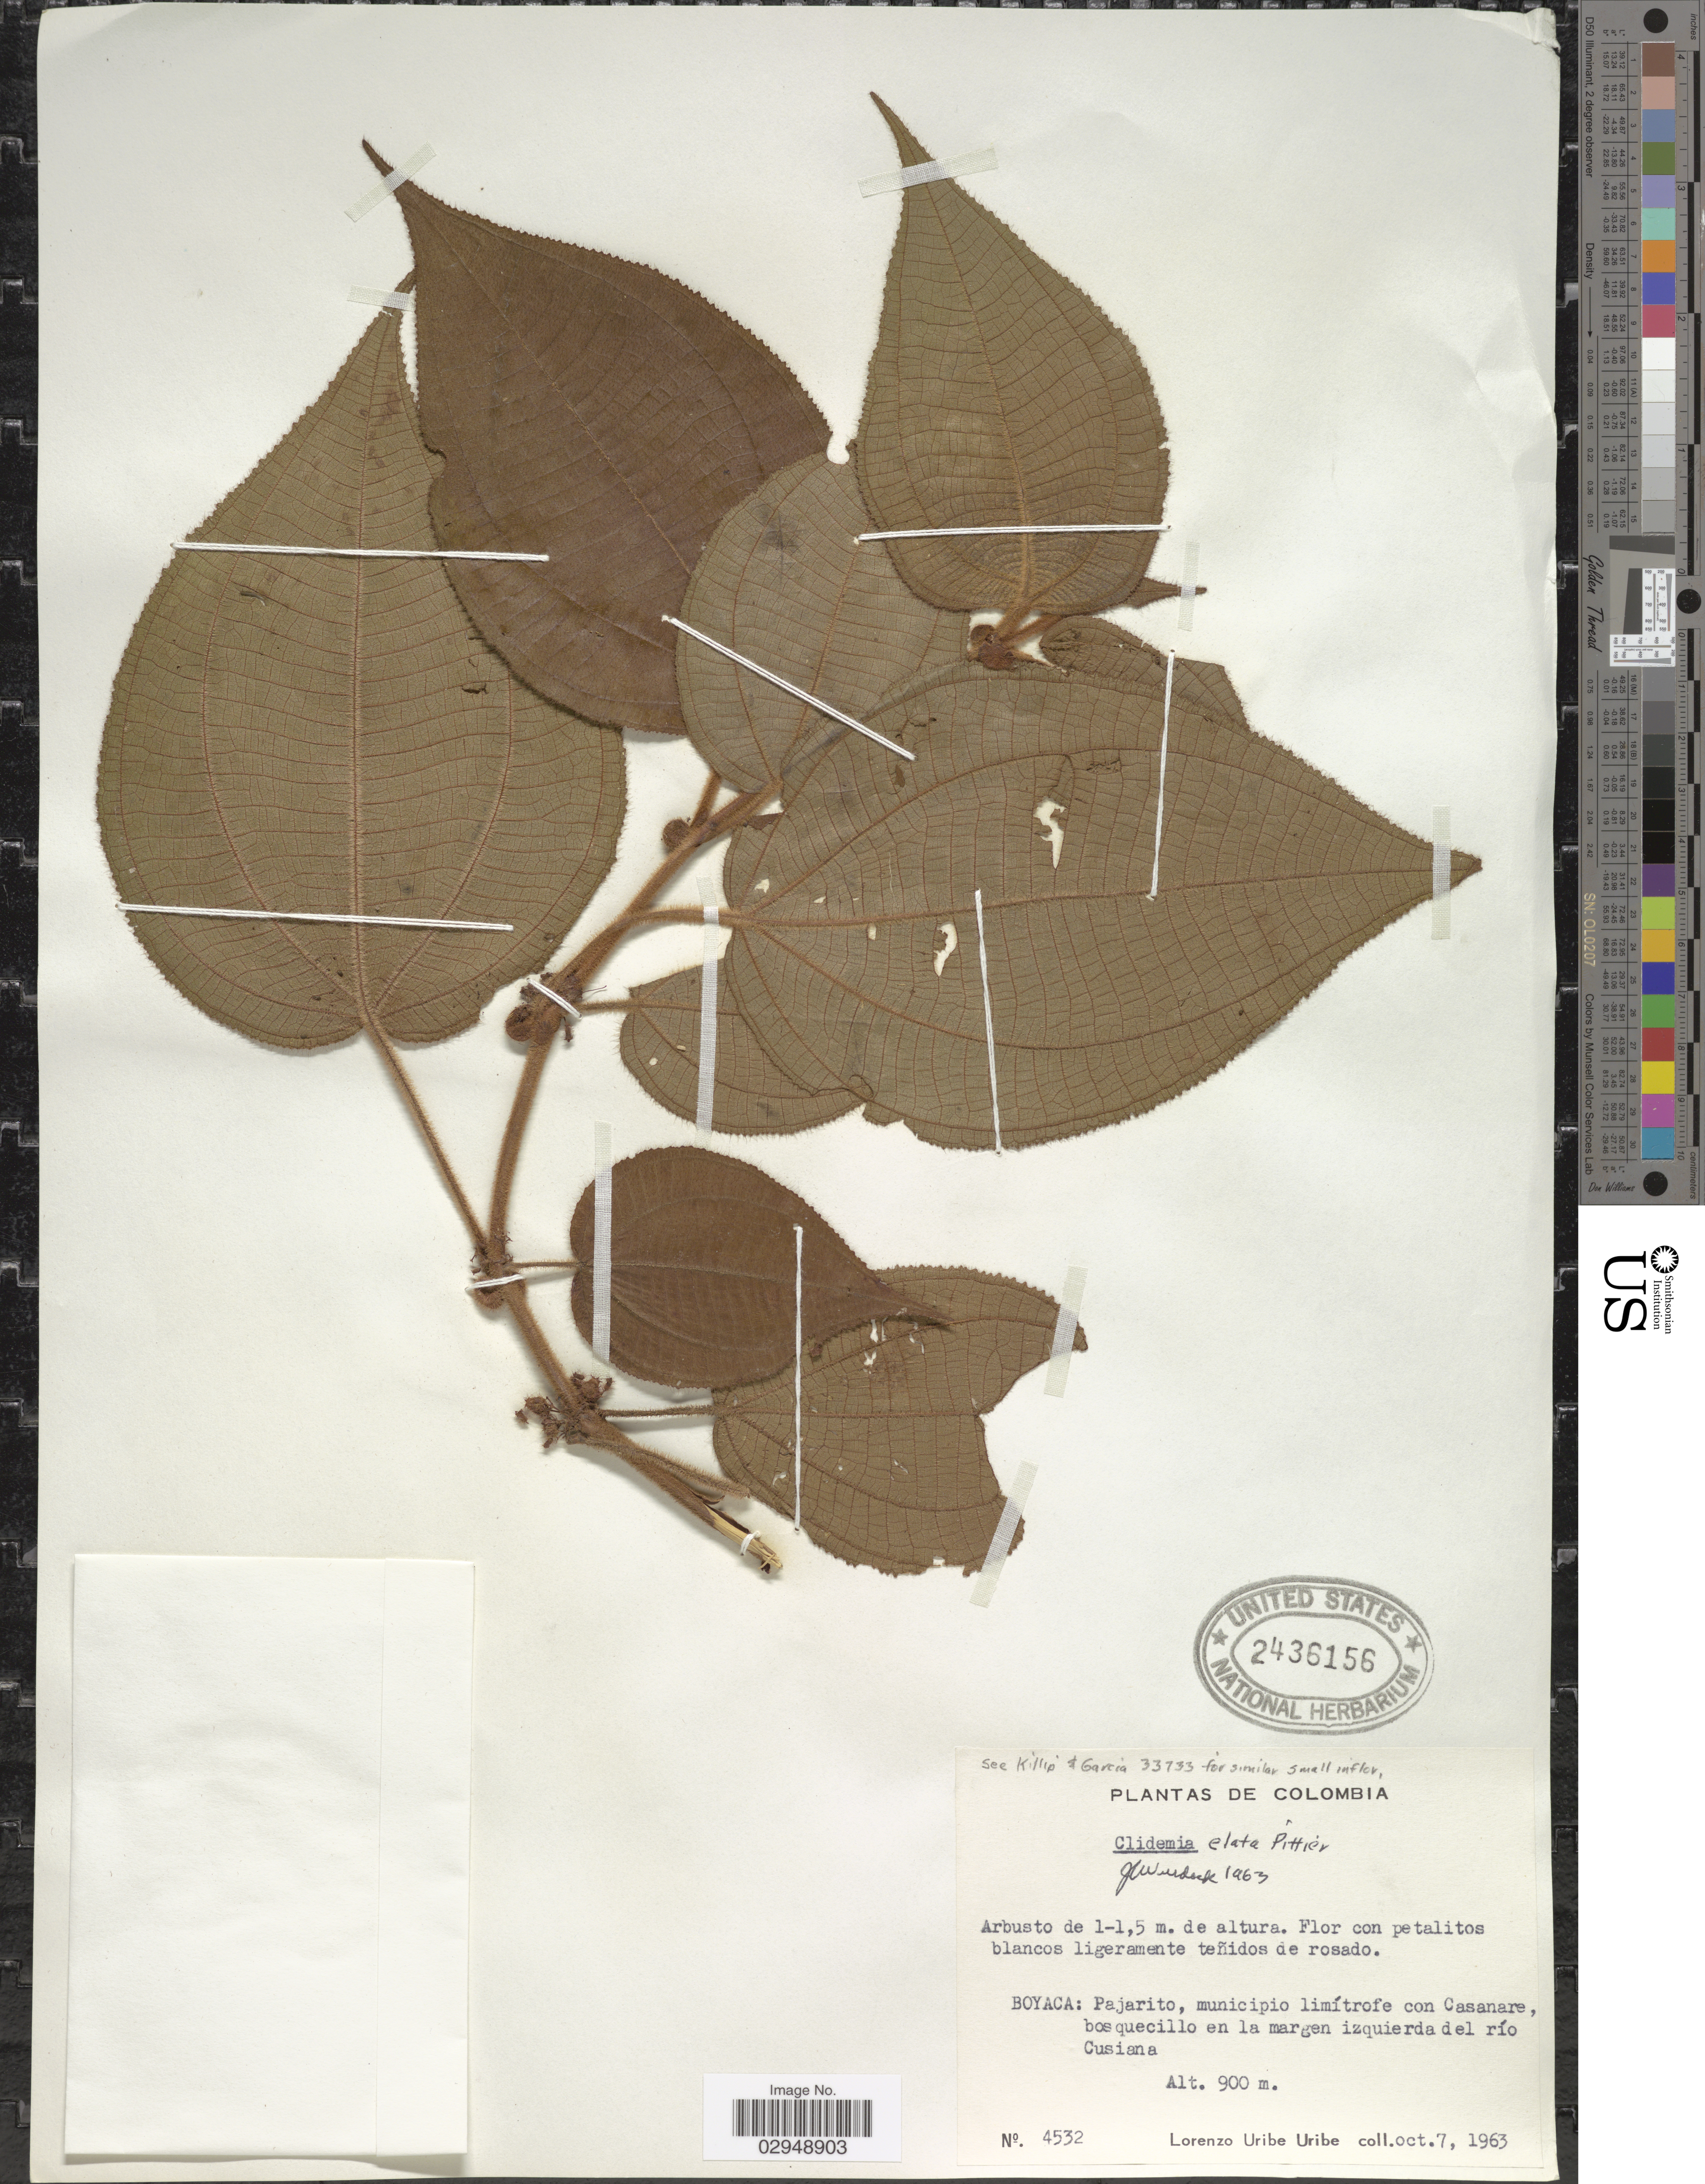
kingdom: Plantae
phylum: Tracheophyta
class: Magnoliopsida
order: Myrtales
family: Melastomataceae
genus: Clidemia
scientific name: Clidemia ciliata var. elata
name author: D. Don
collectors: L. Uribe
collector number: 4532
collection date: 1963-10-07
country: Colombia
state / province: Boyacá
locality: Pajarito, municipio limítrofe con Casanare, bosquecillo en la margen izquierda del río Cusiana.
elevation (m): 900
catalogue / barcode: US 2436156